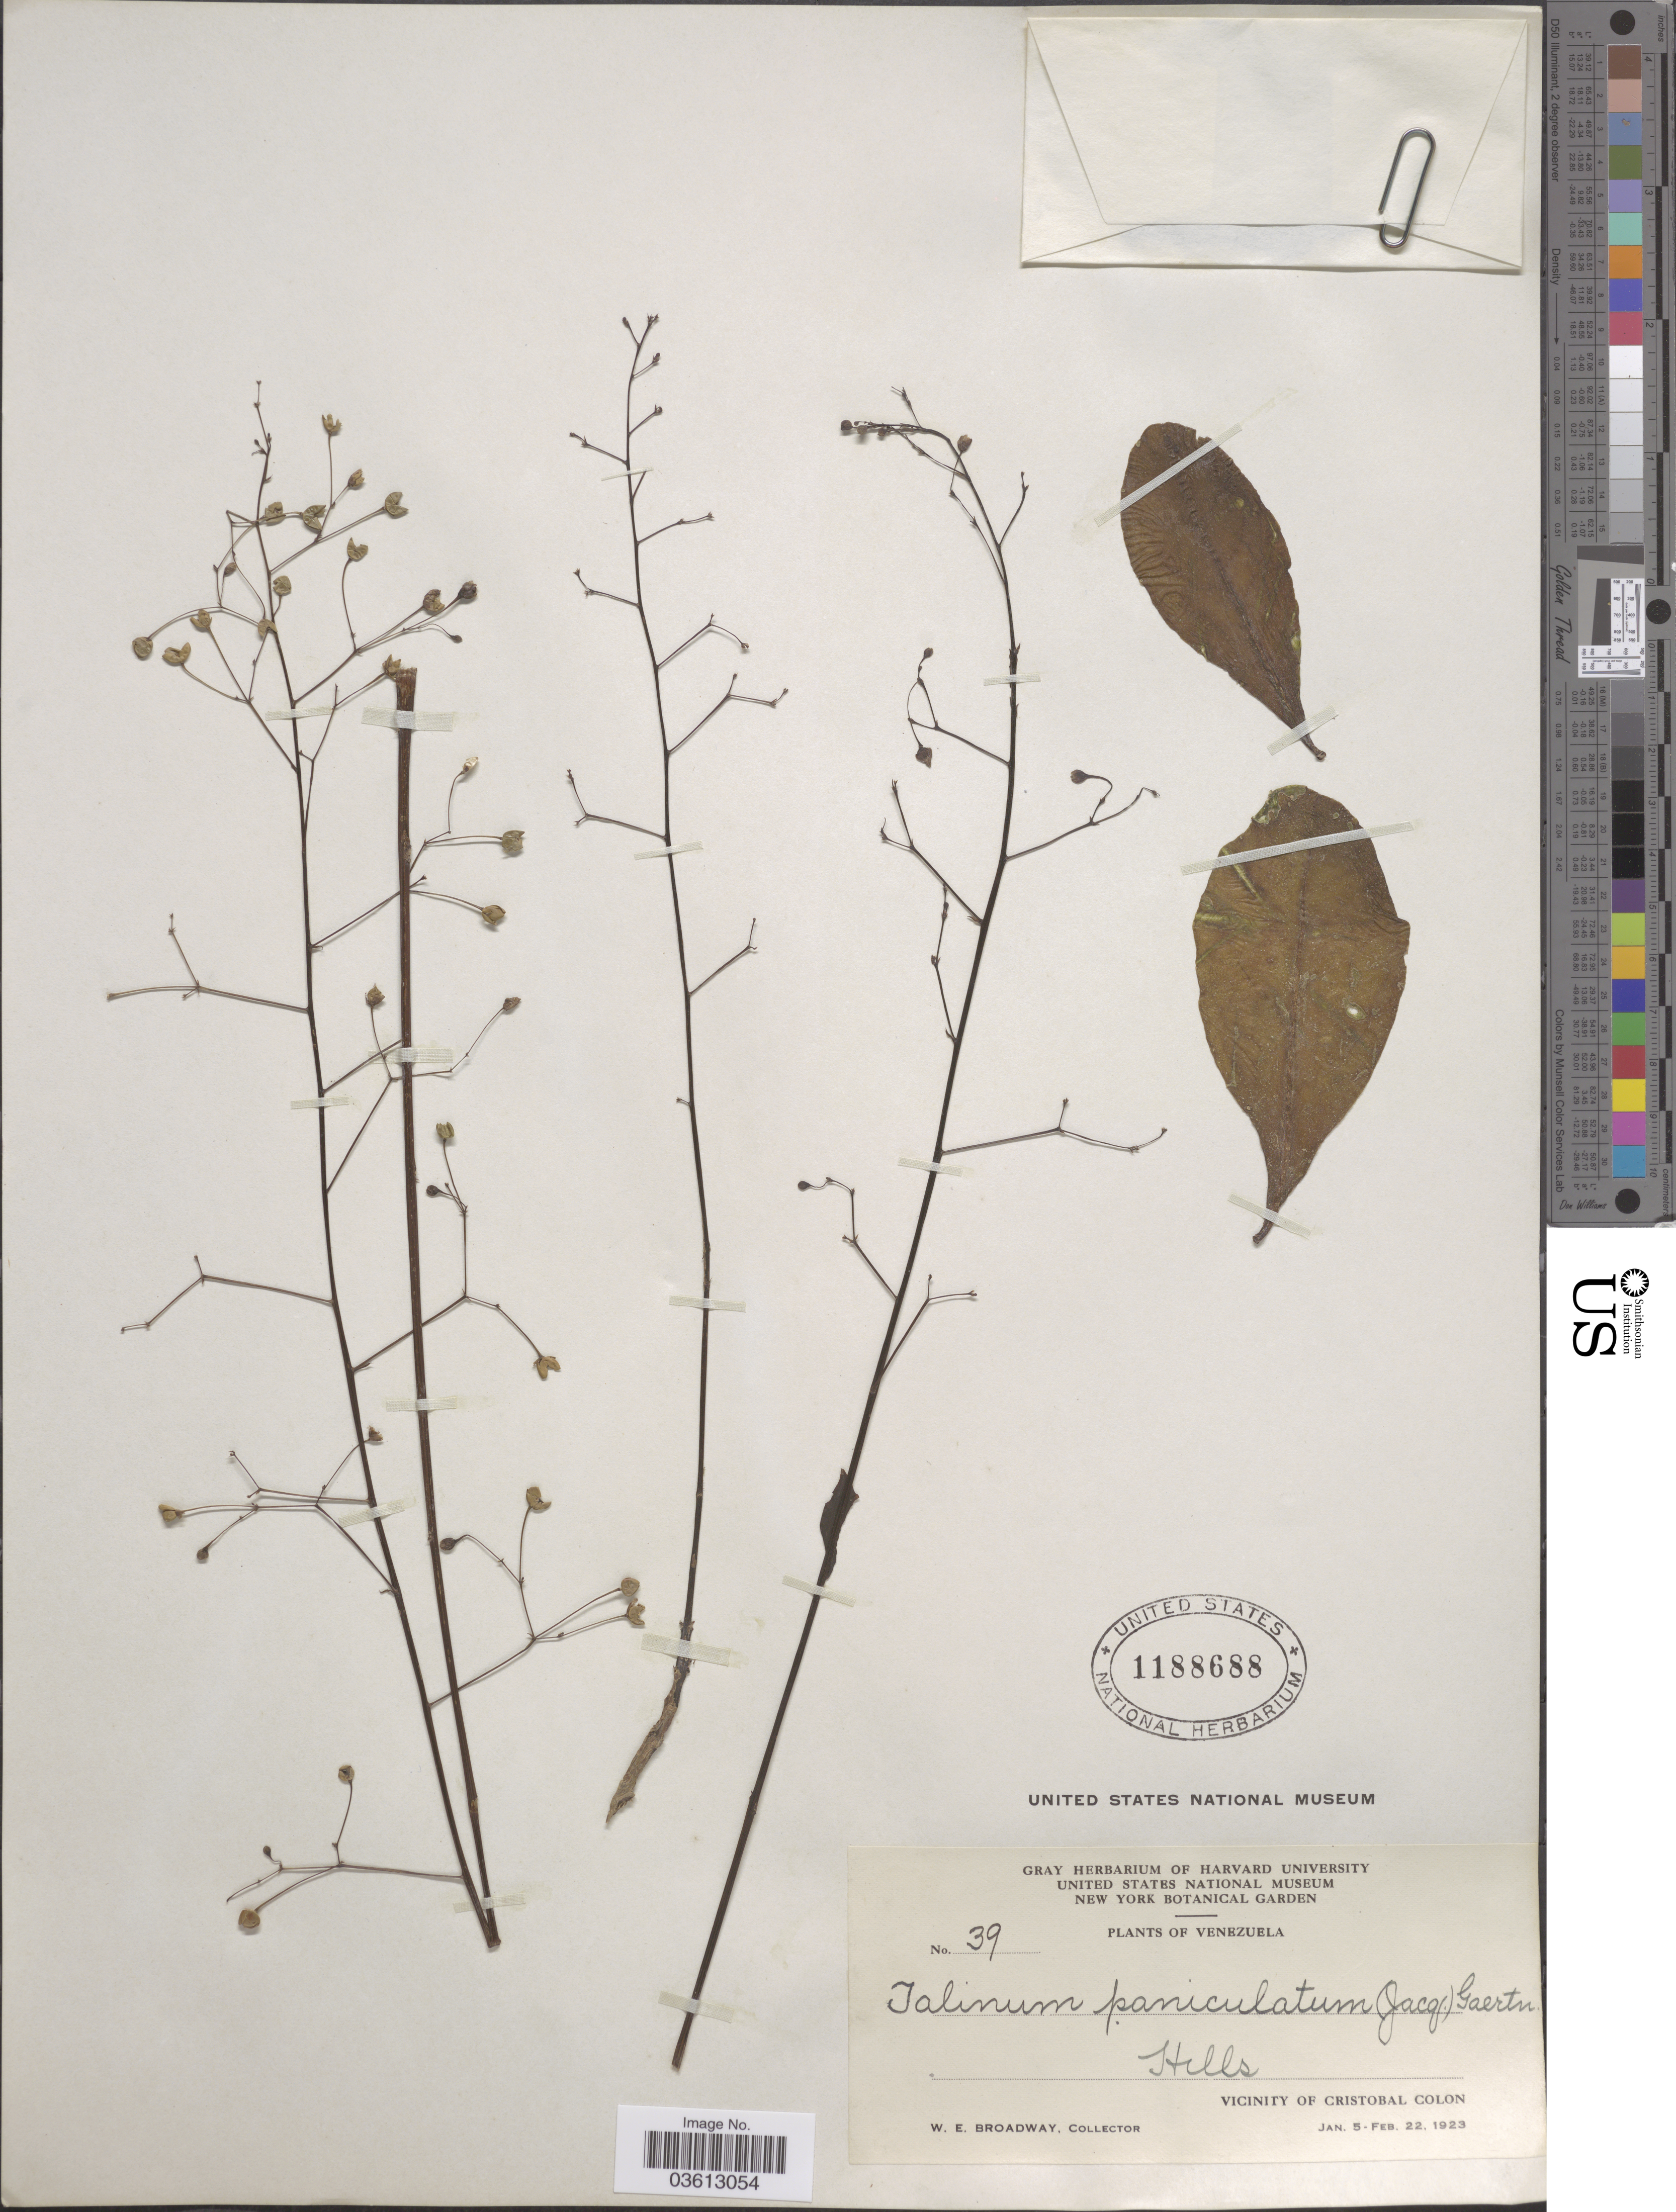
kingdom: Plantae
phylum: Tracheophyta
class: Magnoliopsida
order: Caryophyllales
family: Talinaceae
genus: Talinum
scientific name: Talinum paniculatum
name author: (Jacq.) Gaertn.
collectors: W. E. Broadway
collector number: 39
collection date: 1923-01-05/1923-02-22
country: Venezuela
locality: Vicinity of Cristobal Colon.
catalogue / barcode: US 1188688